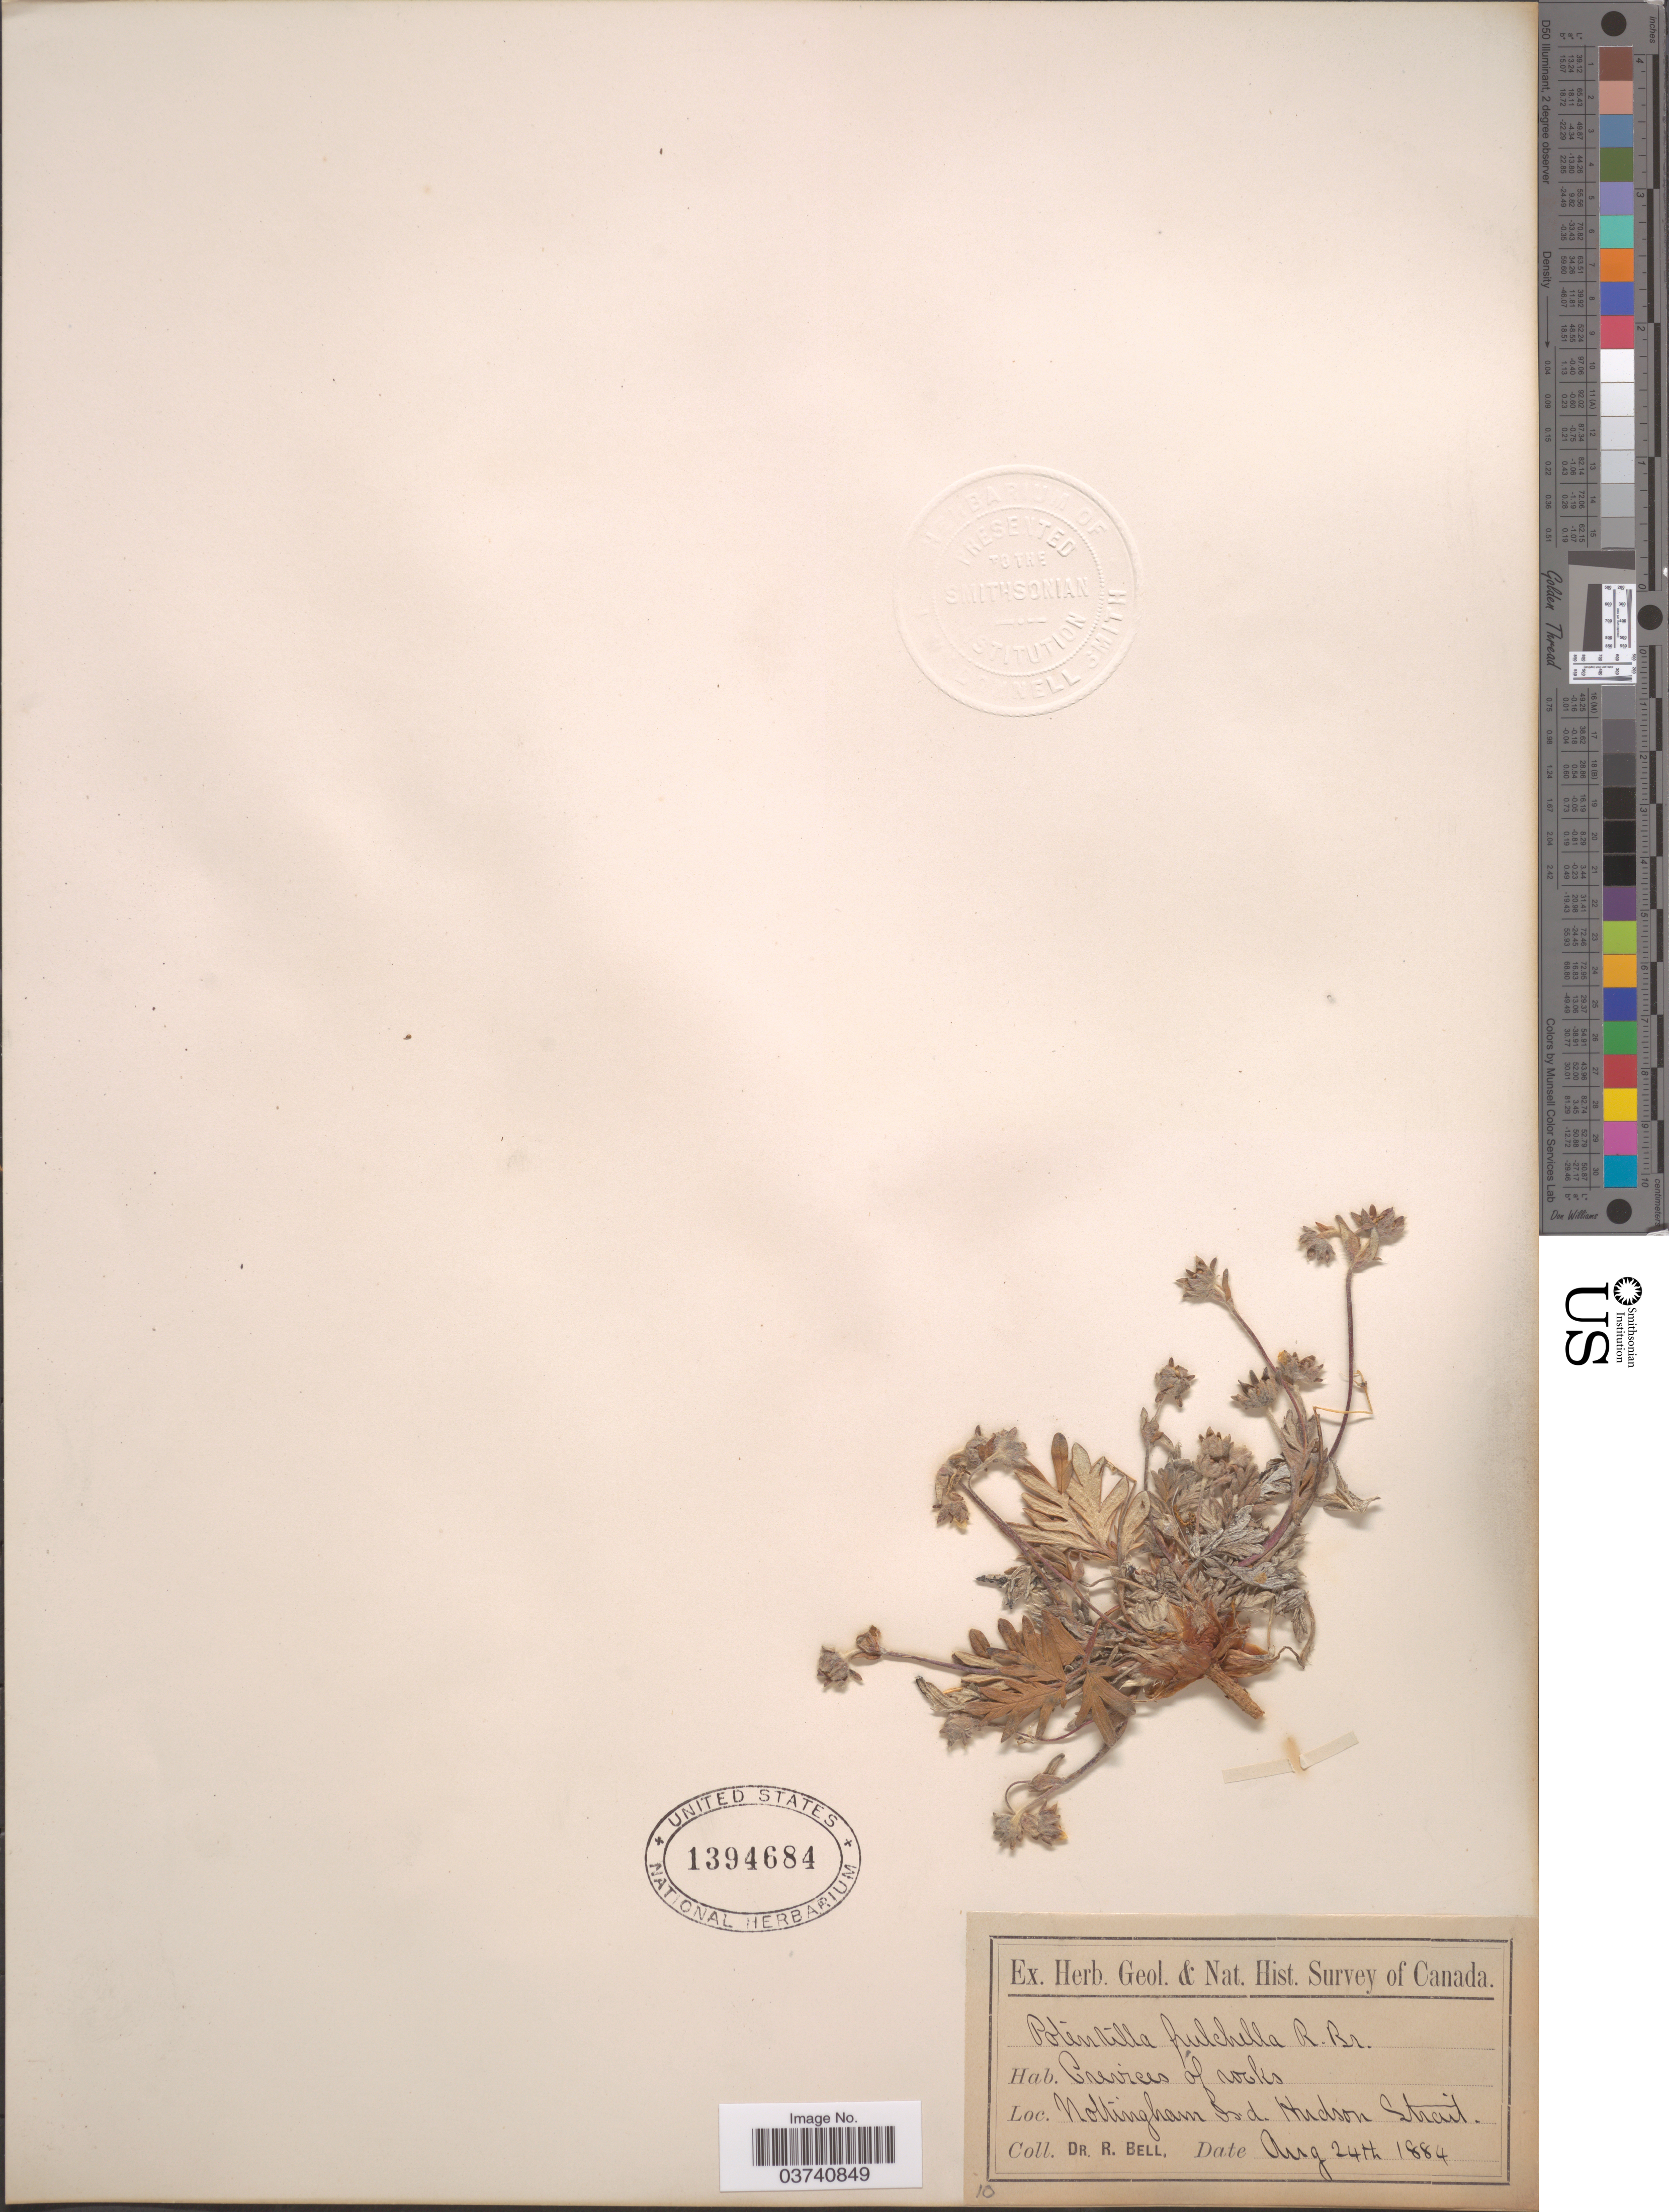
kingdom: Plantae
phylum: Tracheophyta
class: Magnoliopsida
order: Rosales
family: Rosaceae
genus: Potentilla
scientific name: Potentilla pulchella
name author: R. Br.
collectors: C. R. Bell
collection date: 1884-08-24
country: Canada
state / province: Nunavut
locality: Nottingham Isd. Hudson Strait.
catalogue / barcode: US 1394684